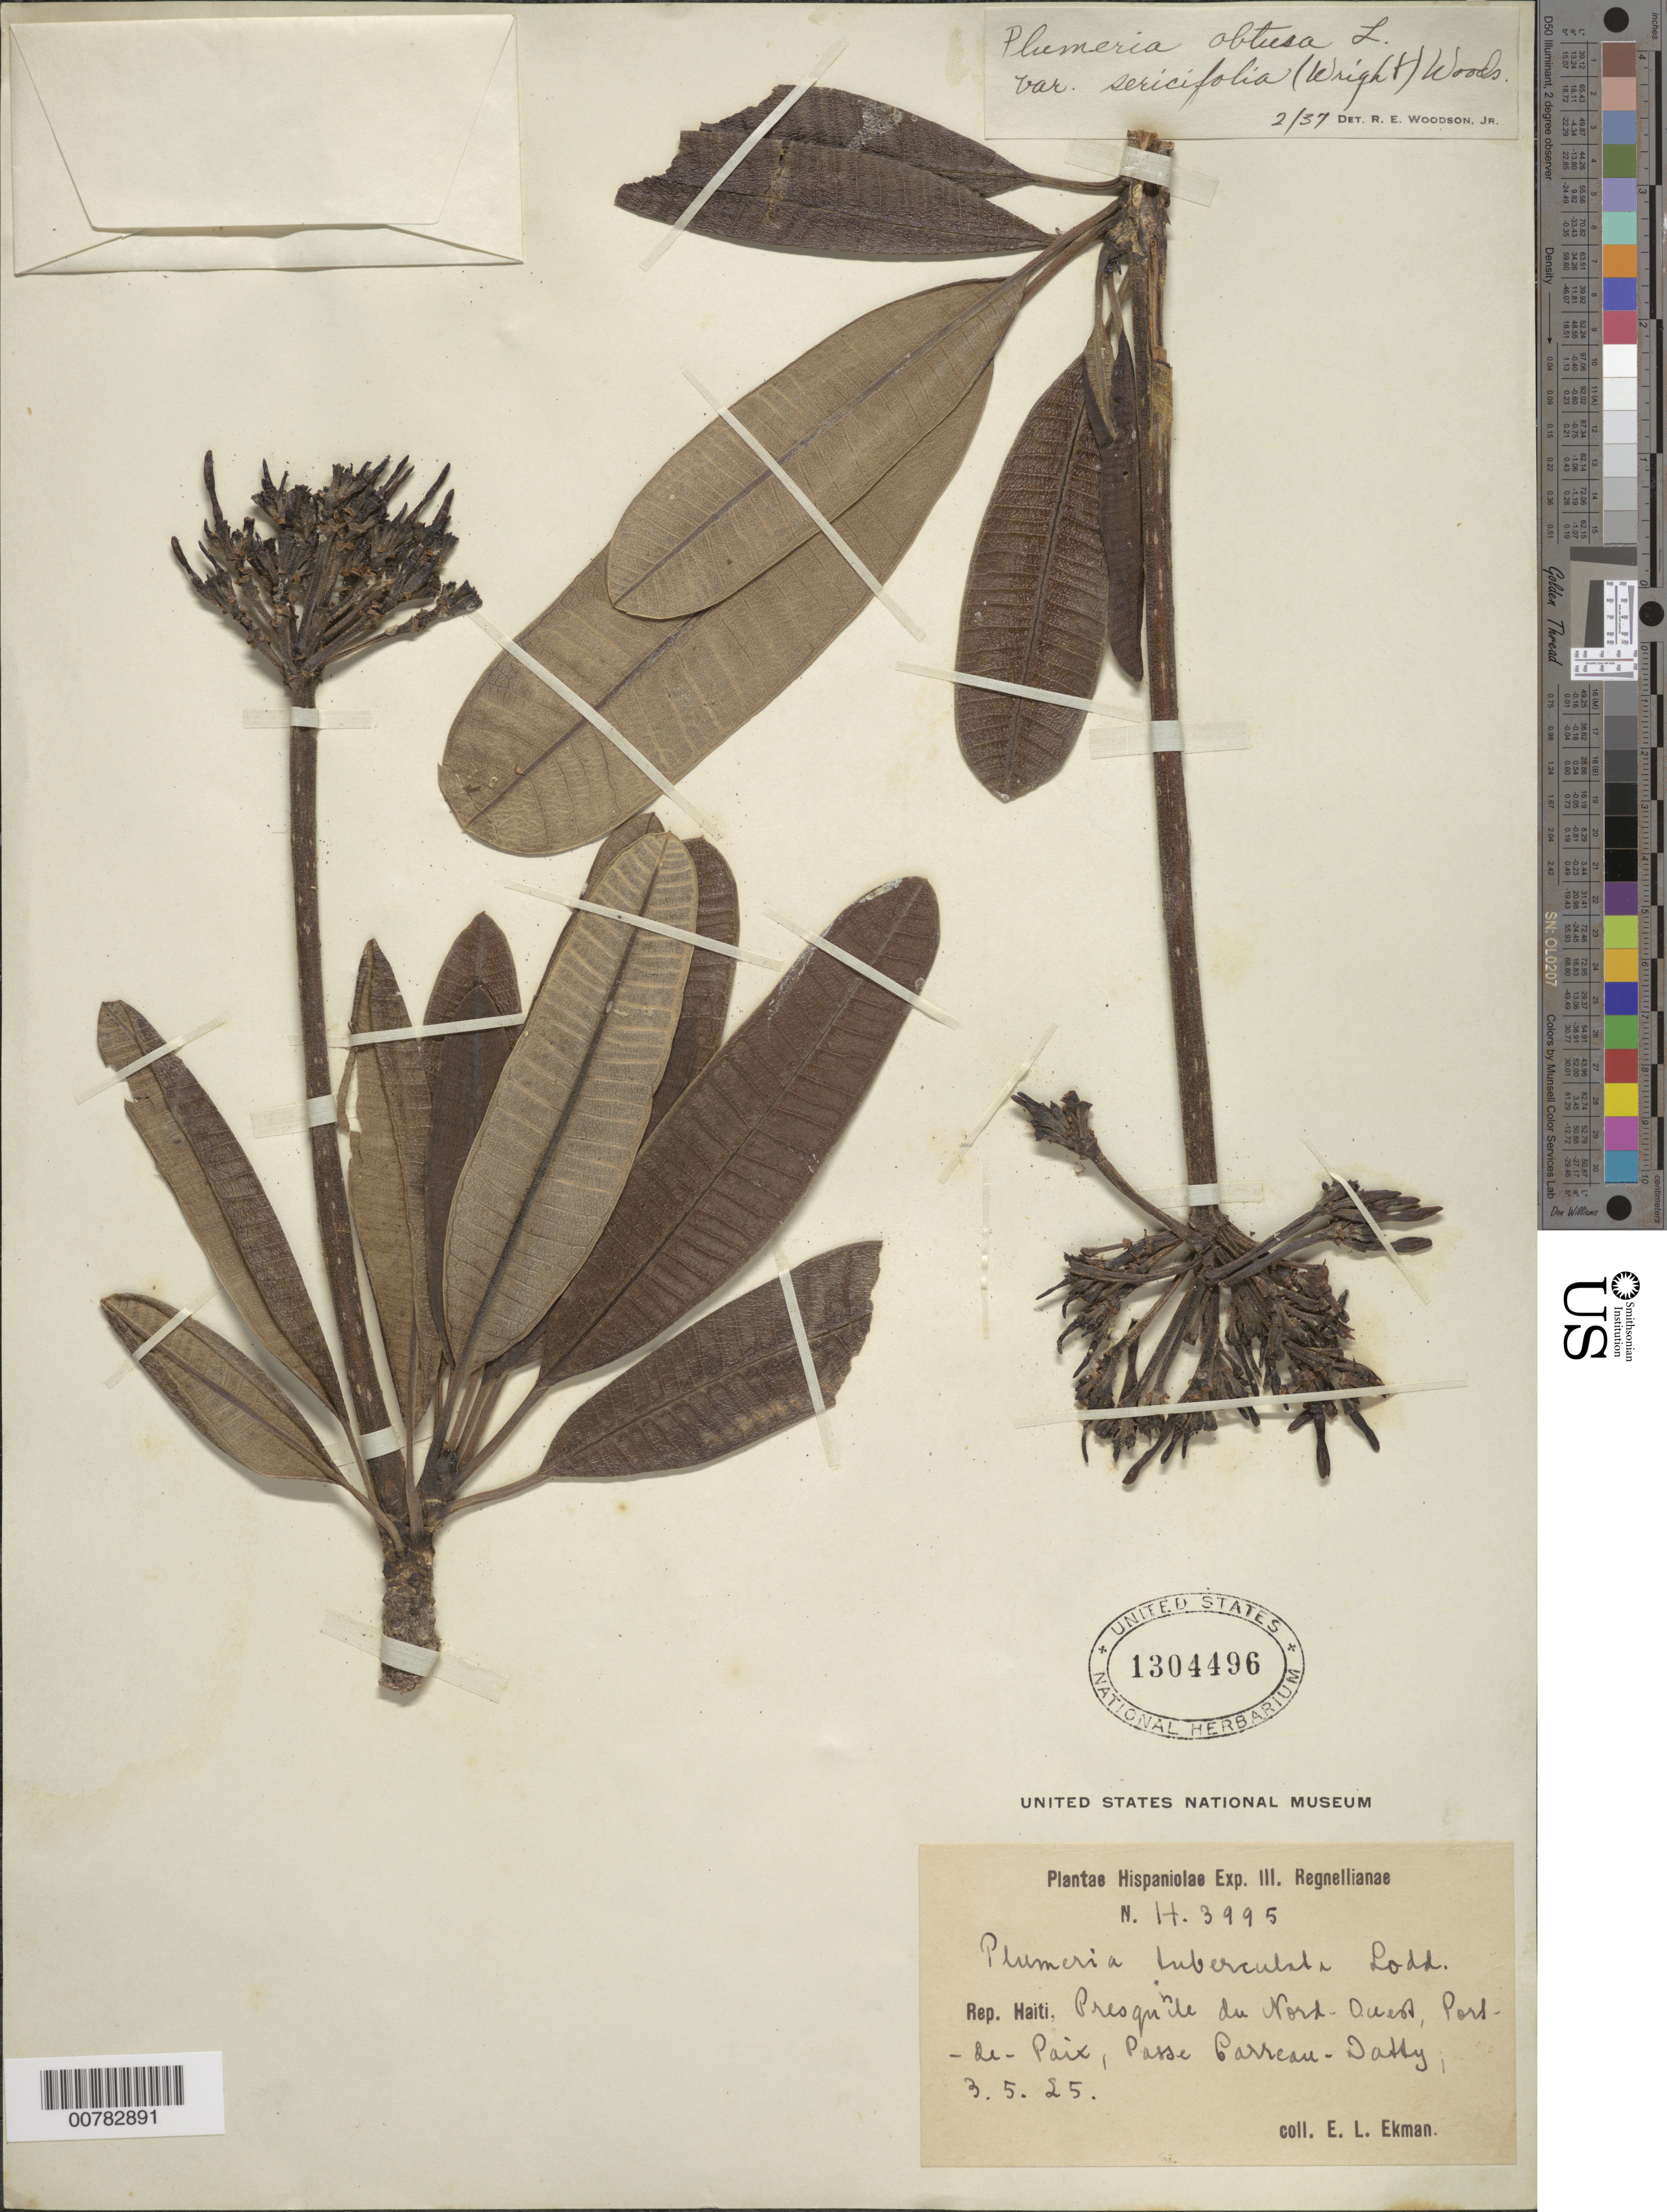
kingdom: Plantae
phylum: Tracheophyta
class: Magnoliopsida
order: Gentianales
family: Apocynaceae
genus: Plumeria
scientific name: Plumeria tuberculata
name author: G. Lodd.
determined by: Woodson, R. E., Jr.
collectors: E. L. Ekman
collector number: H 3995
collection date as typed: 03 May 1925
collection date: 1925-05-03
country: Haiti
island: Hispaniola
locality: Presquîle du Nord-Ouest, Port-de-Paix, Parse Carreau-Datty.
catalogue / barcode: US 1304496